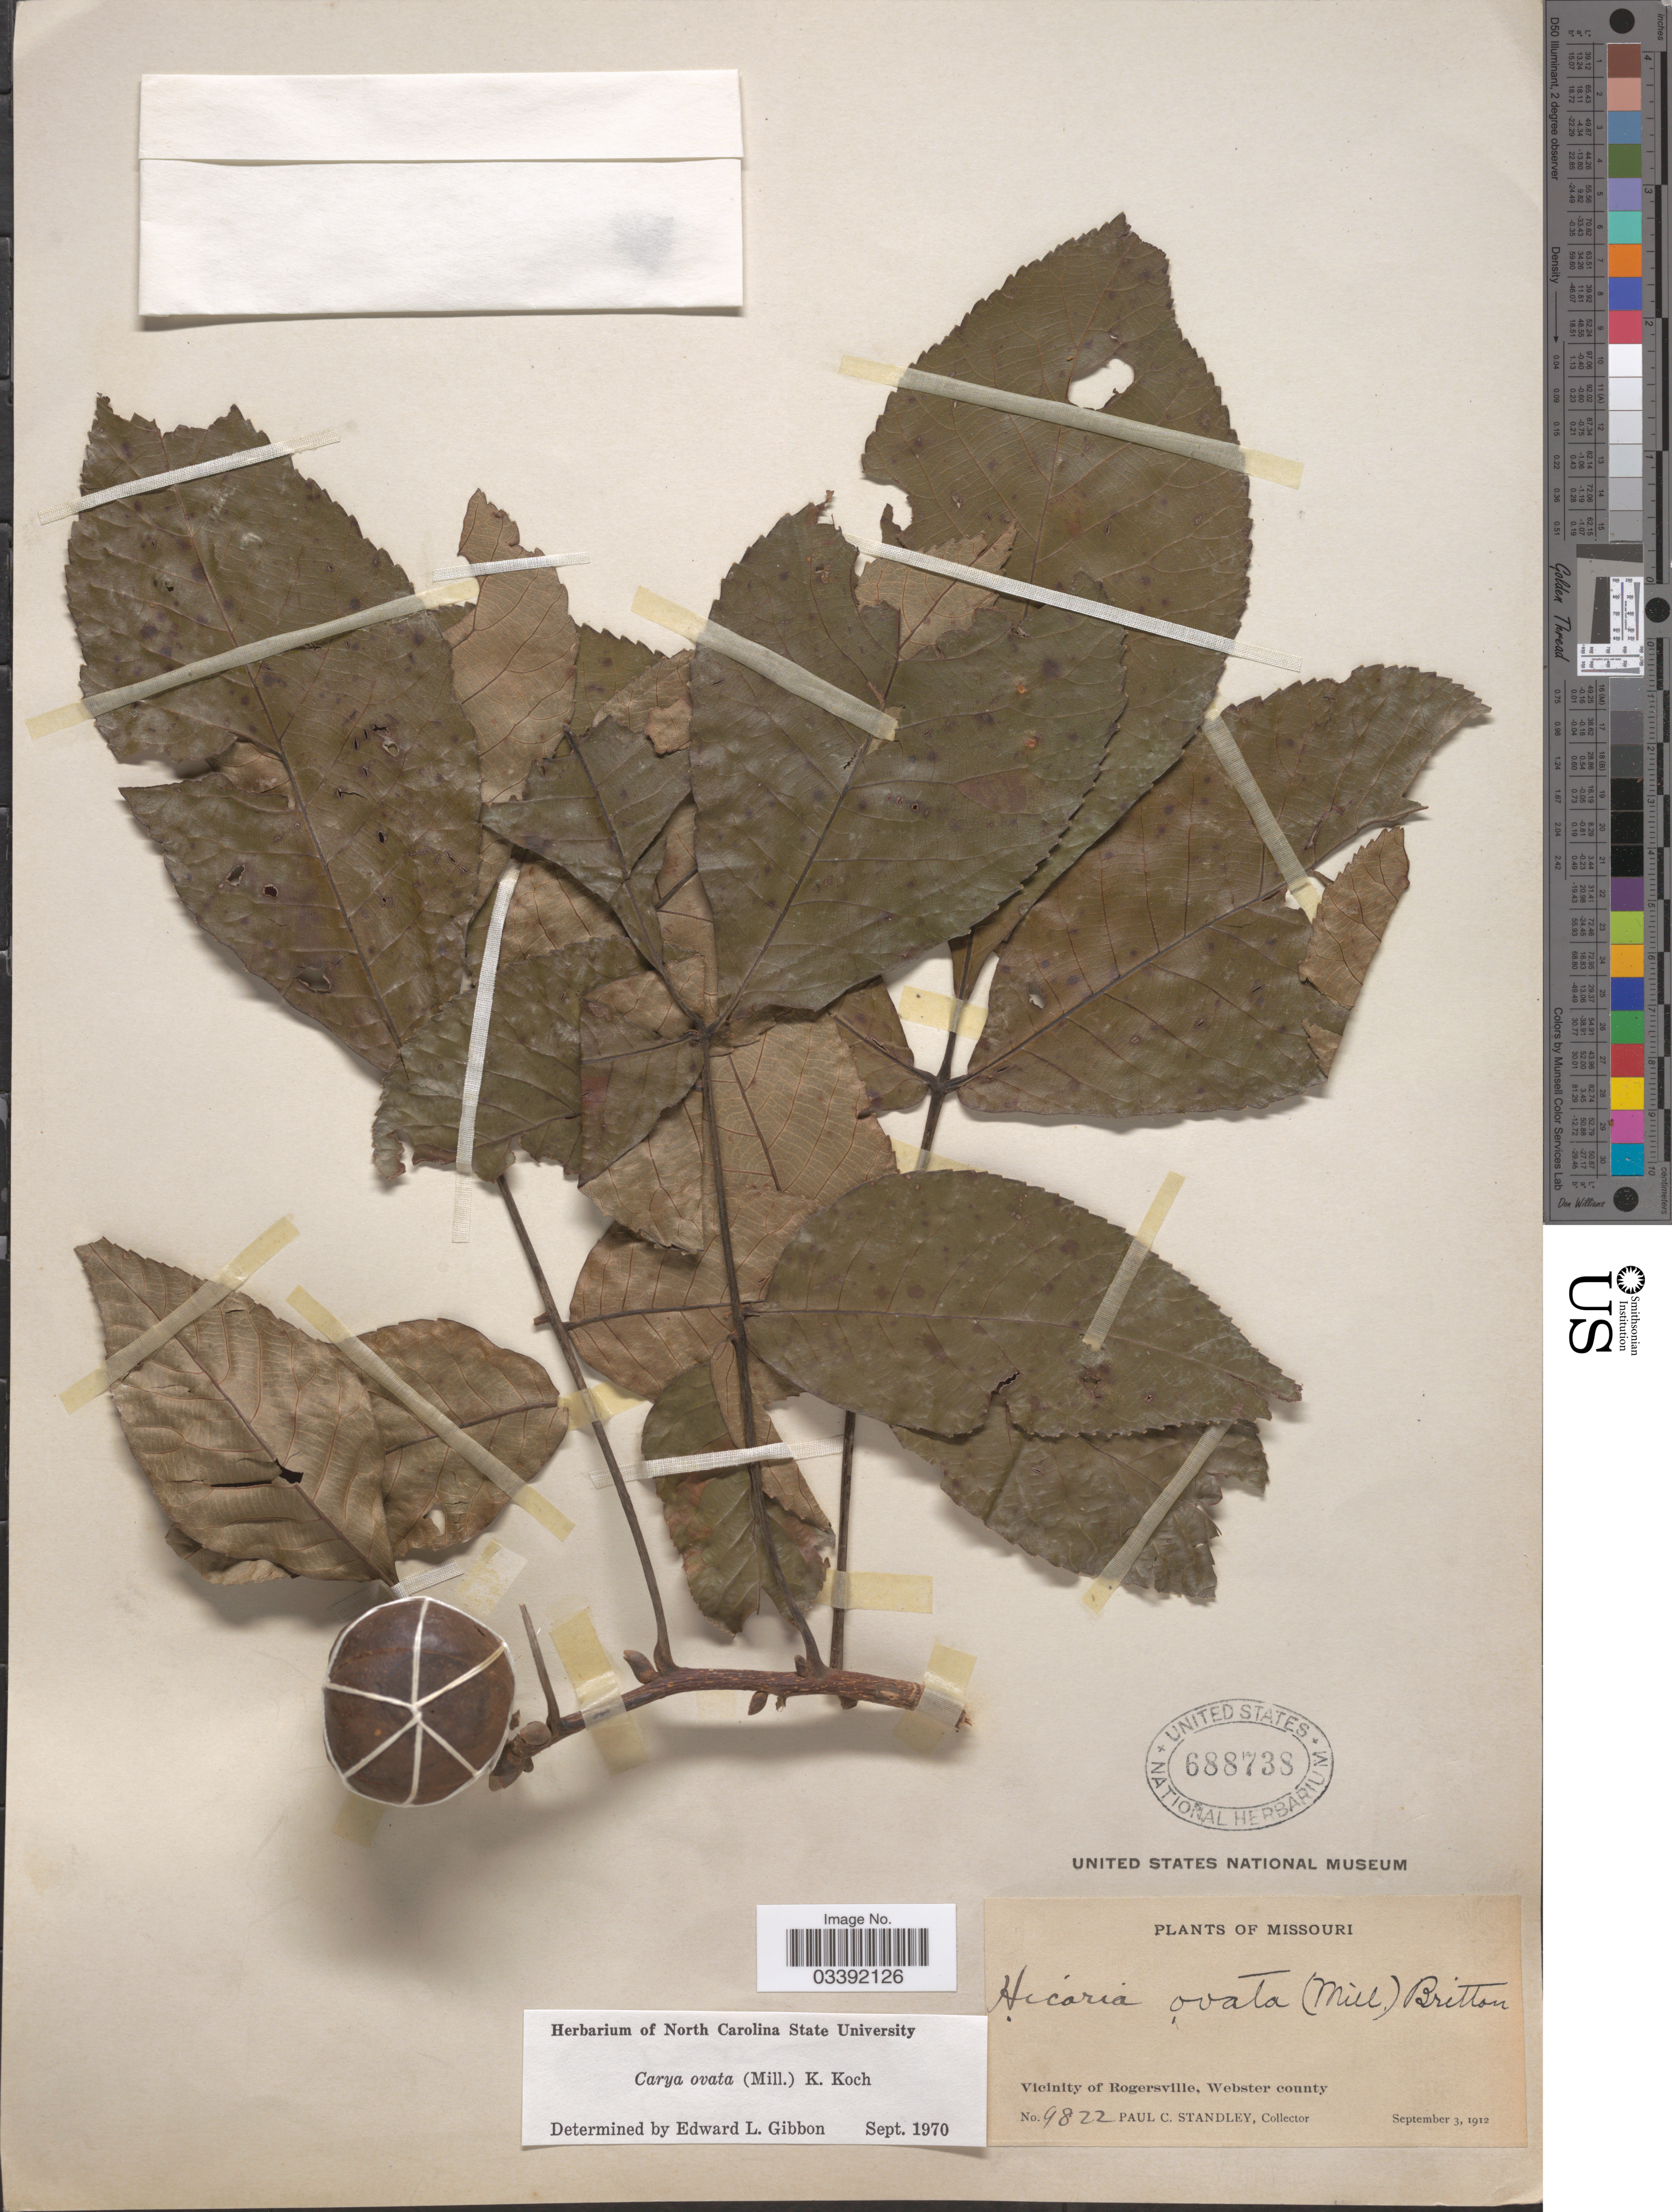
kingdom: Plantae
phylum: Tracheophyta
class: Magnoliopsida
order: Fagales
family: Juglandaceae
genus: Carya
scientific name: Carya ovata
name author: (Mill.) K. Koch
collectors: P. C. Standley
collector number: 9822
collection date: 1912-09-03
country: United States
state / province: Missouri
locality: Vicinity of Rogersville, Webster county.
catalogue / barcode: US 688738